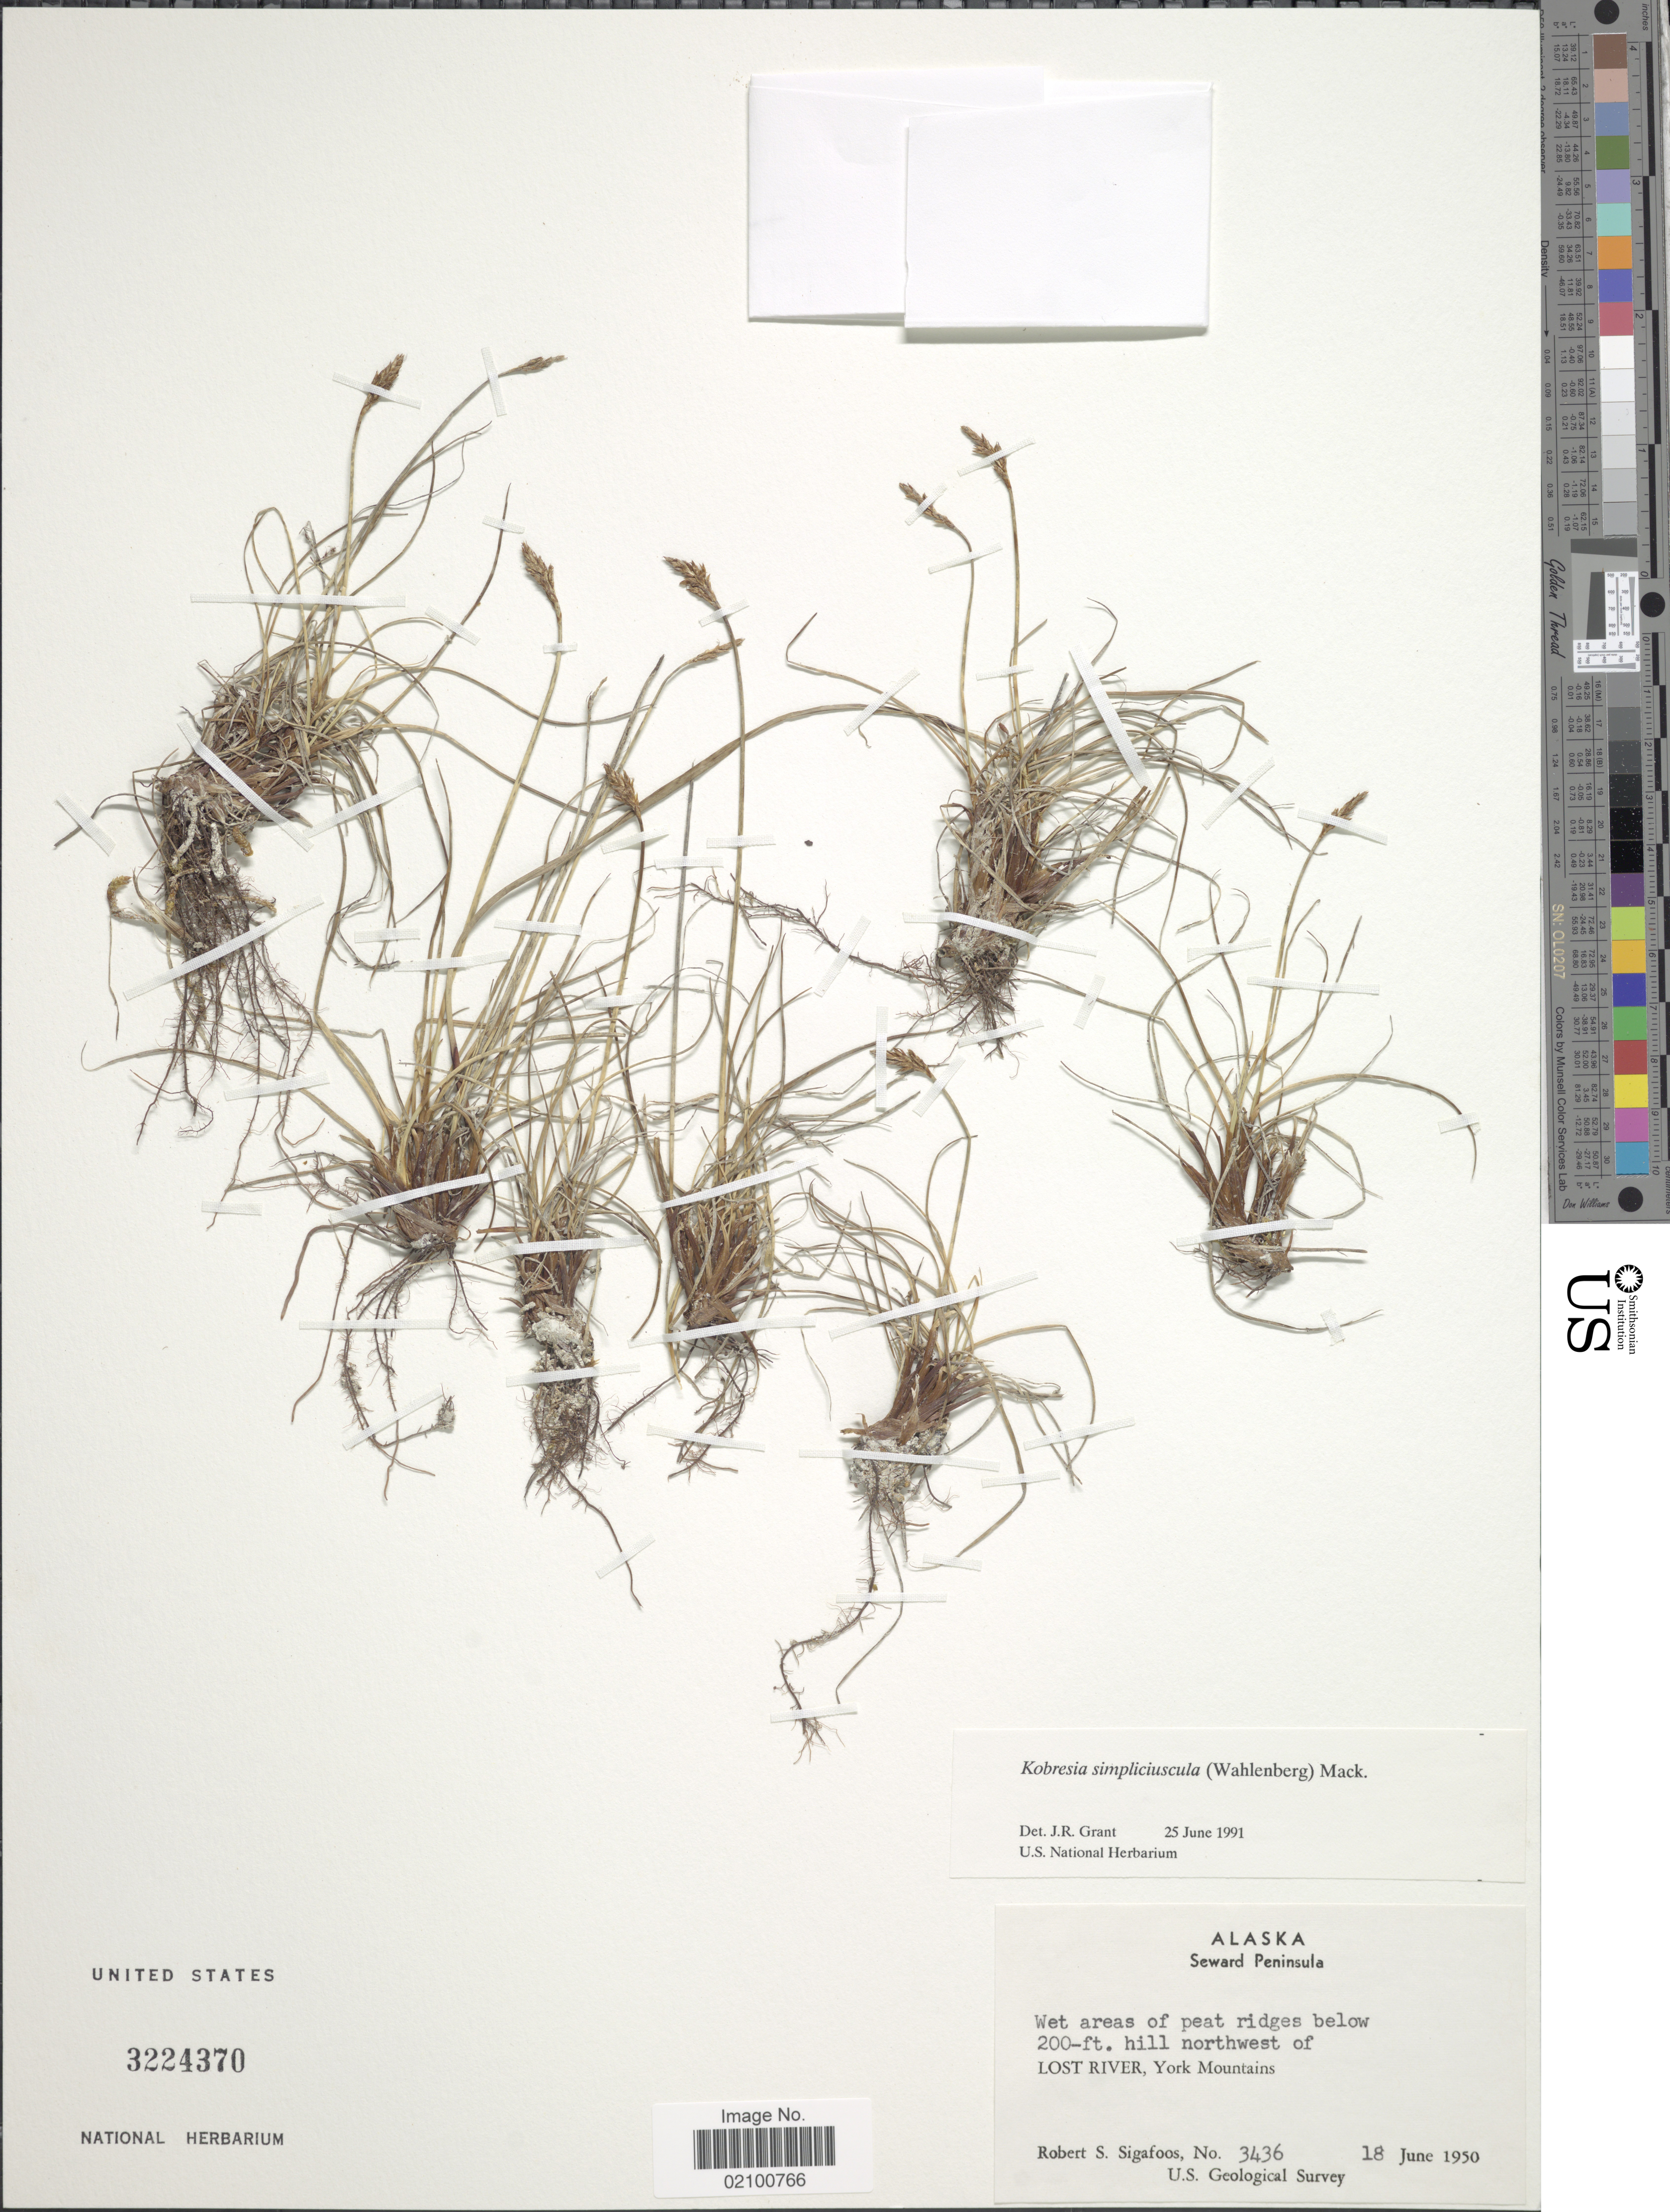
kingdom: Plantae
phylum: Tracheophyta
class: Liliopsida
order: Poales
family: Cyperaceae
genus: Carex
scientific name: Carex simpliciuscula subsp. simpliciuscula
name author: Wahlenb.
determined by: Strong, M. T., (US), Smithsonian Institution - National Museum of Natural History (UNITED STATES)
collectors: R. Sigafoos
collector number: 3436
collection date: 1950-06-18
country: United States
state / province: Alaska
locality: Seward Peninsula, hill northwest of Lost River, York Mountains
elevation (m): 61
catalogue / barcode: US 3224370